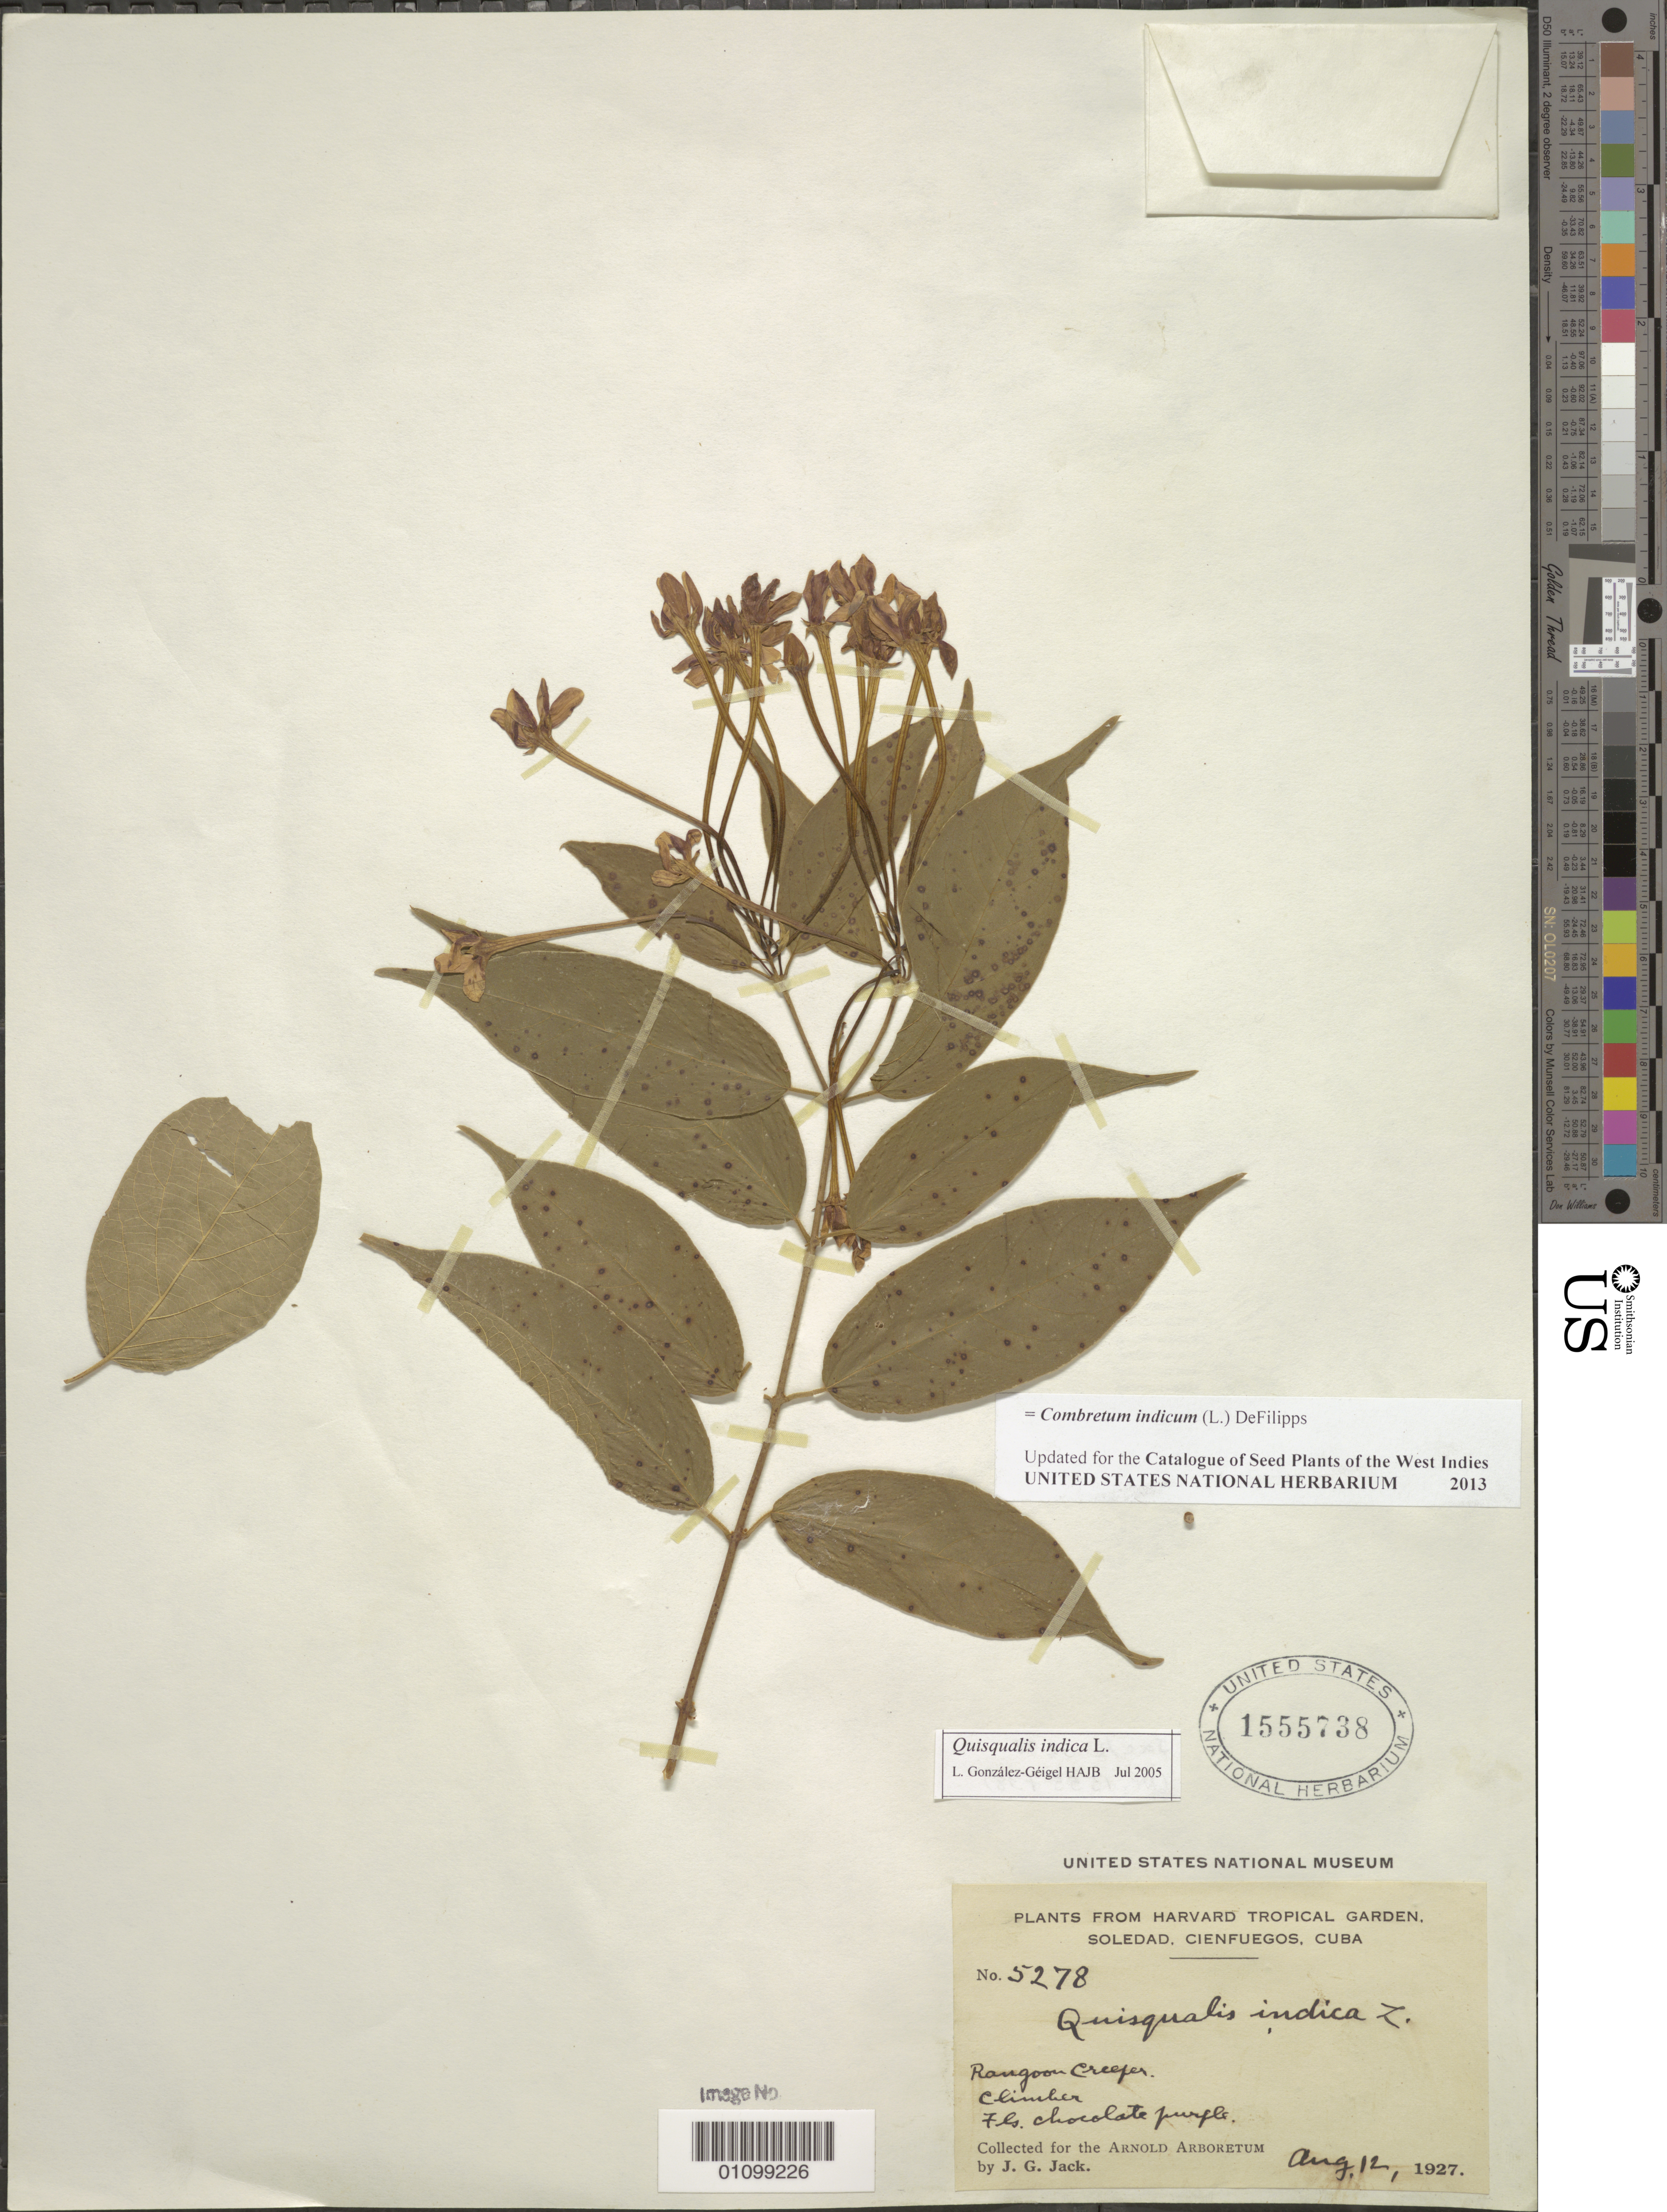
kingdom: Plantae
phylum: Tracheophyta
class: Magnoliopsida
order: Myrtales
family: Combretaceae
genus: Combretum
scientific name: Combretum indicum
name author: (L.) DeFilipps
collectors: J. G. Jack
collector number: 5278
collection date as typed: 12 Aug 1927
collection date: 1927-08-12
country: Cuba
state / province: Cienfuegos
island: Cuba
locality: Soledad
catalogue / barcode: US 1555738